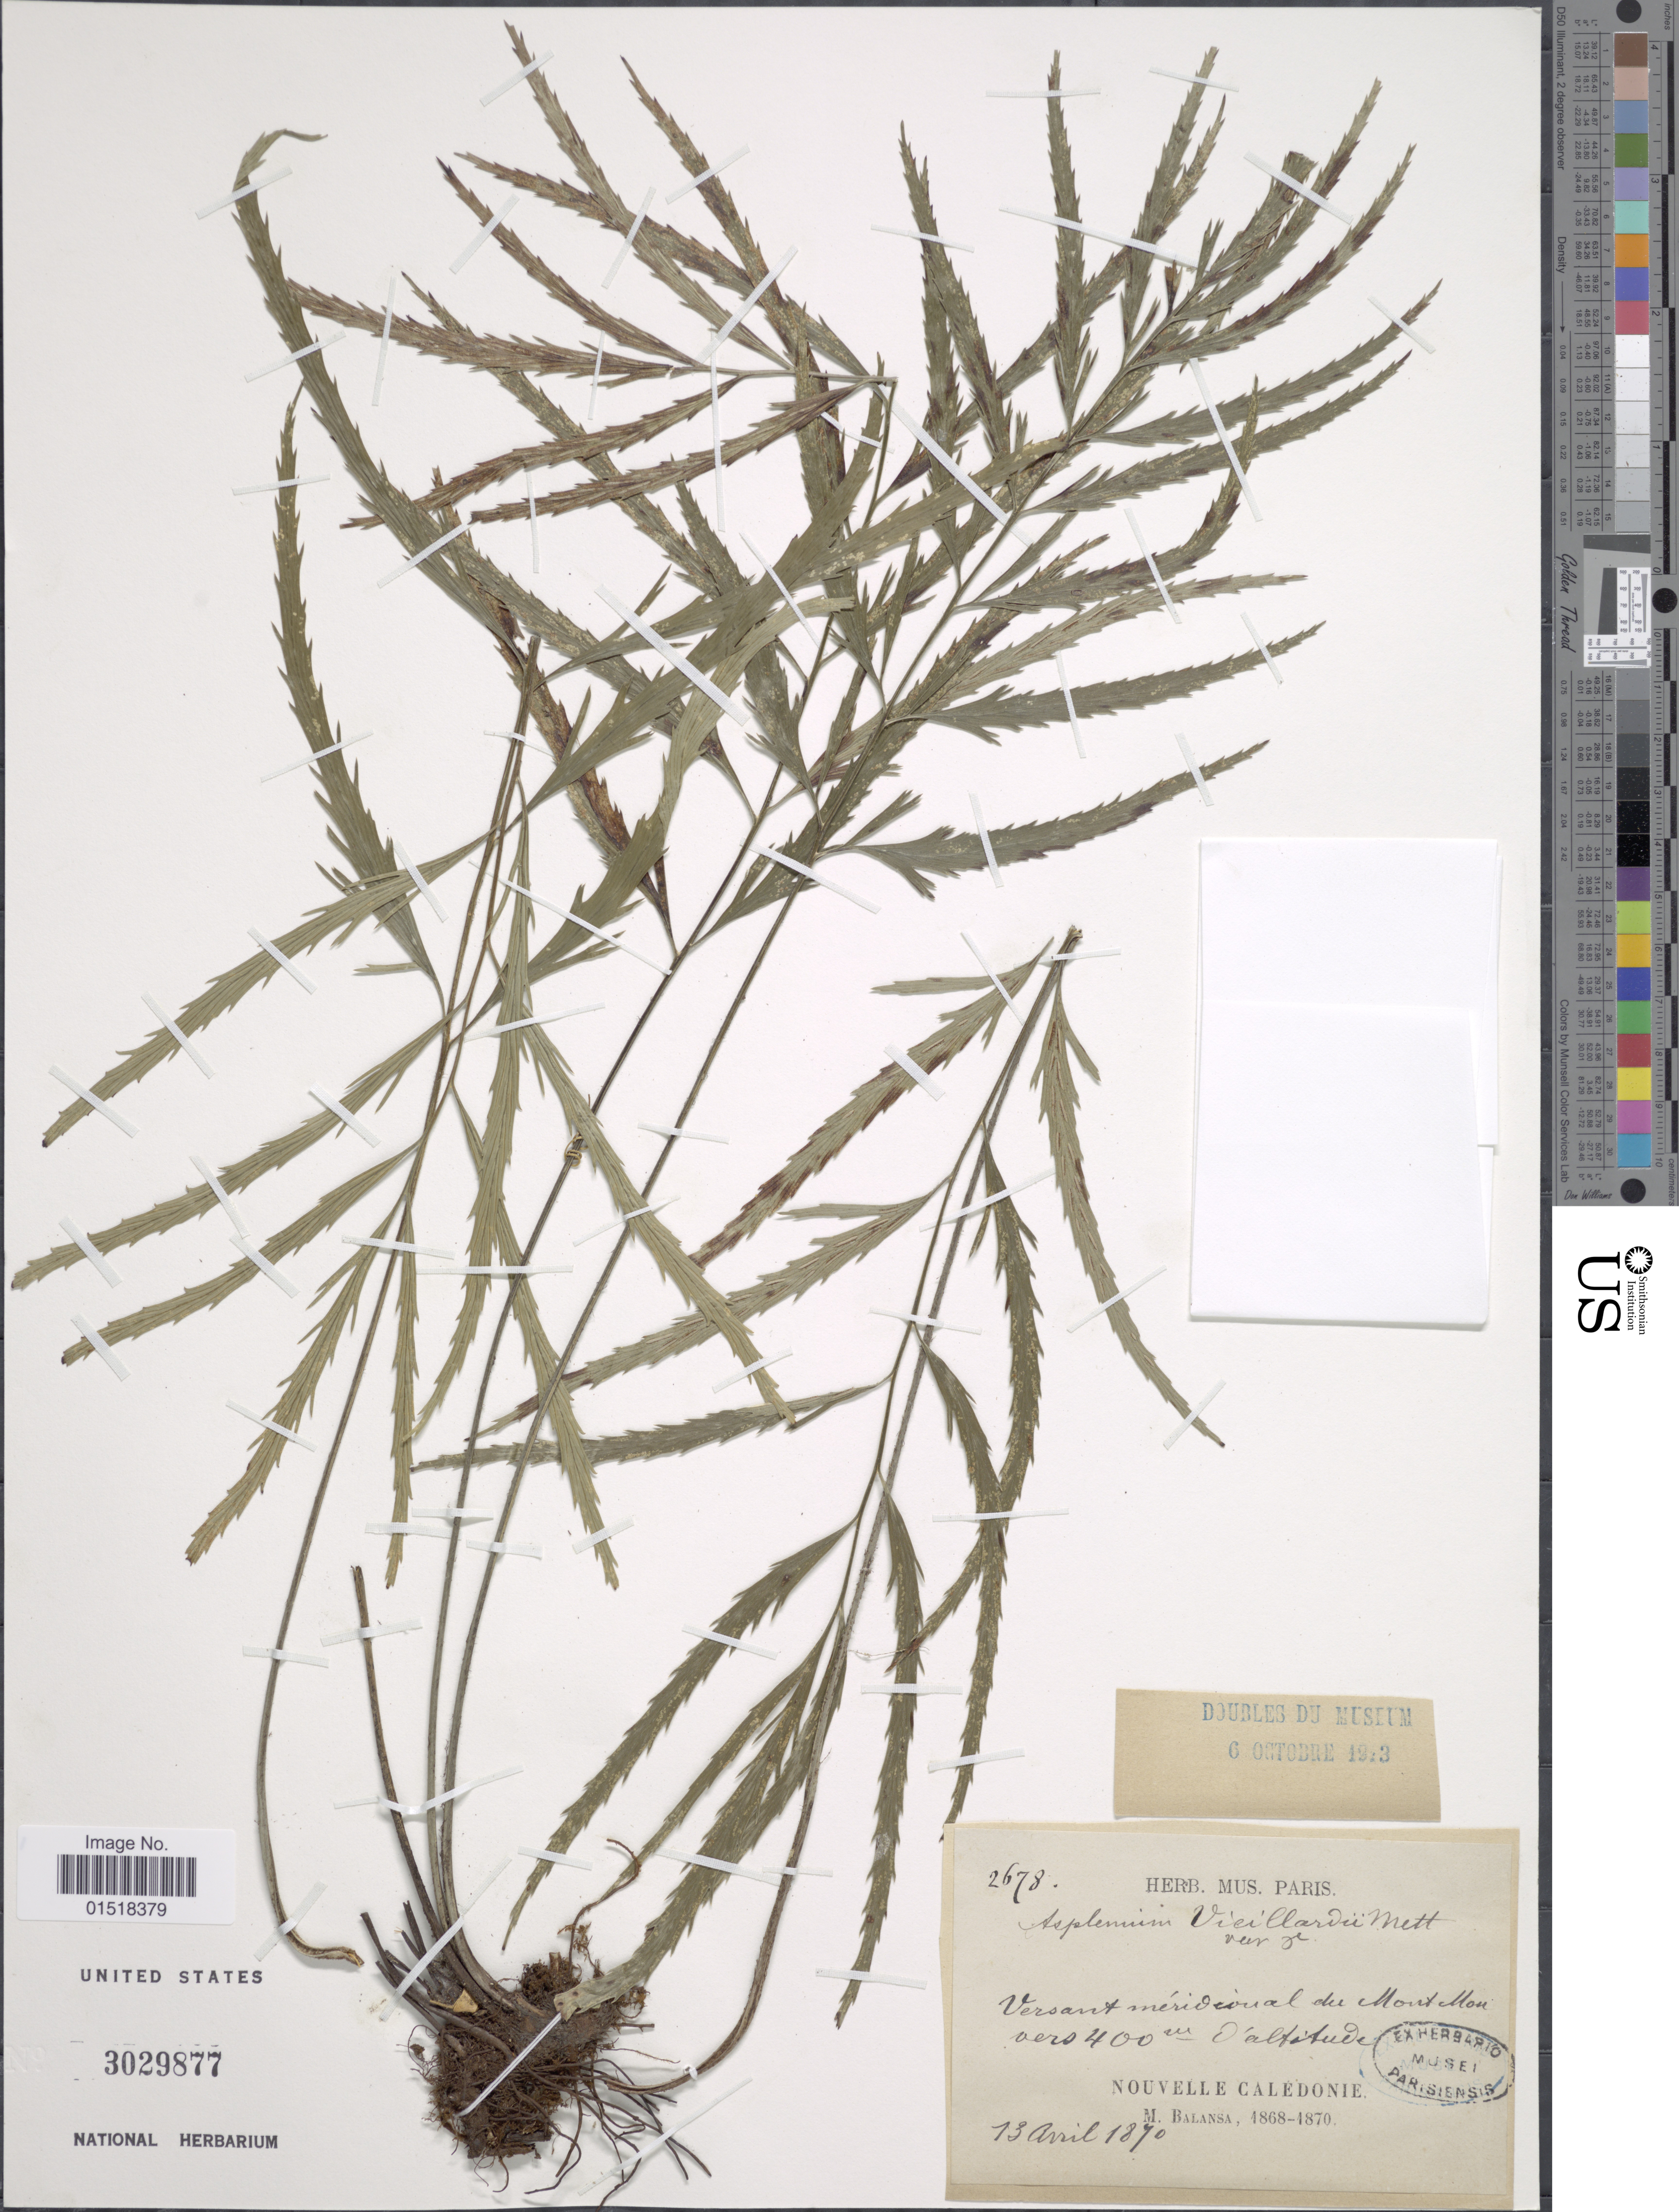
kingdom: Plantae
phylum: Tracheophyta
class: Polypodiopsida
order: Polypodiales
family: Aspleniaceae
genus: Asplenium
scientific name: Asplenium vieillardii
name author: Mett.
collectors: B. Balansa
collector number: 2678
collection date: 1870-04-13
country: New Caledonia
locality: Versant méridional du Montellon. [interpreted]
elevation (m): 400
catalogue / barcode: US 3029877